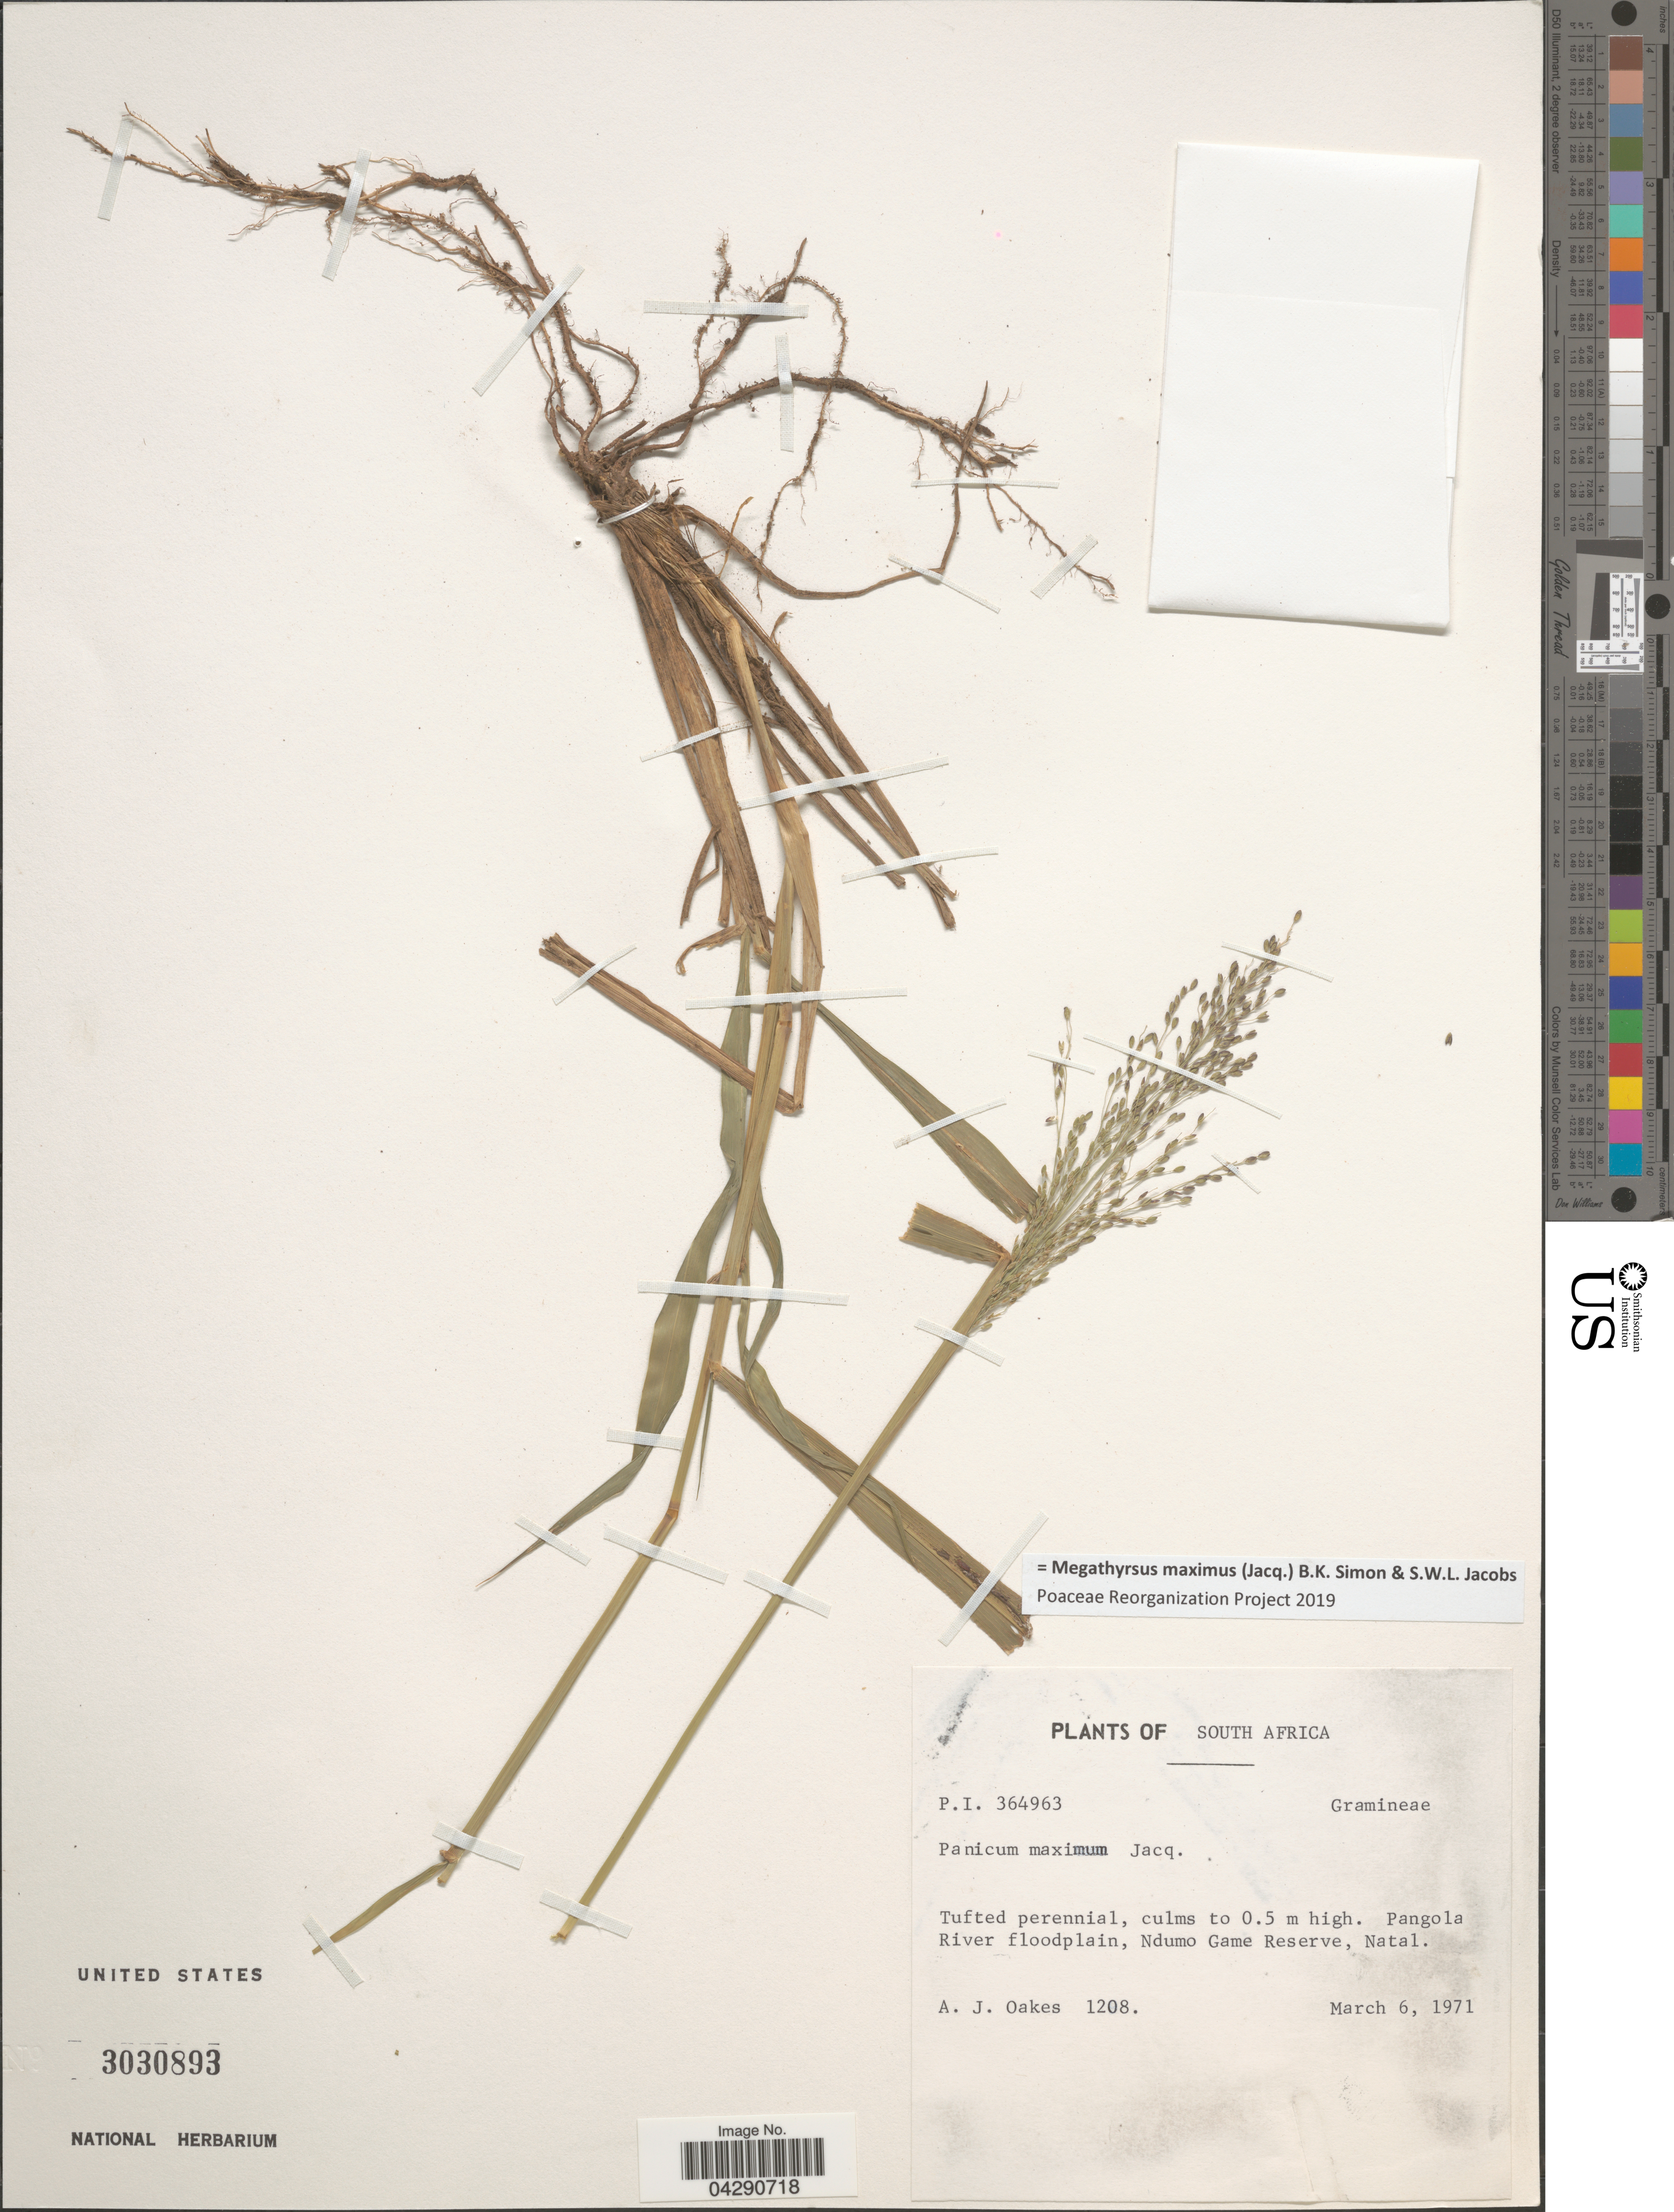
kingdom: Plantae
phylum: Tracheophyta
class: Liliopsida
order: Poales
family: Poaceae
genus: Megathyrsus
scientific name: Megathyrsus maximus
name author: (Jacq.) B.K. Simon & S.W.L. Jacobs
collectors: A. Oakes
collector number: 1208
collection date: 1971-03-06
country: South Africa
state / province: KwaZulu-Natal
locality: Pangola River floodplain, Ndumo Game Reserve, Natal.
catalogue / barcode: US 3030893